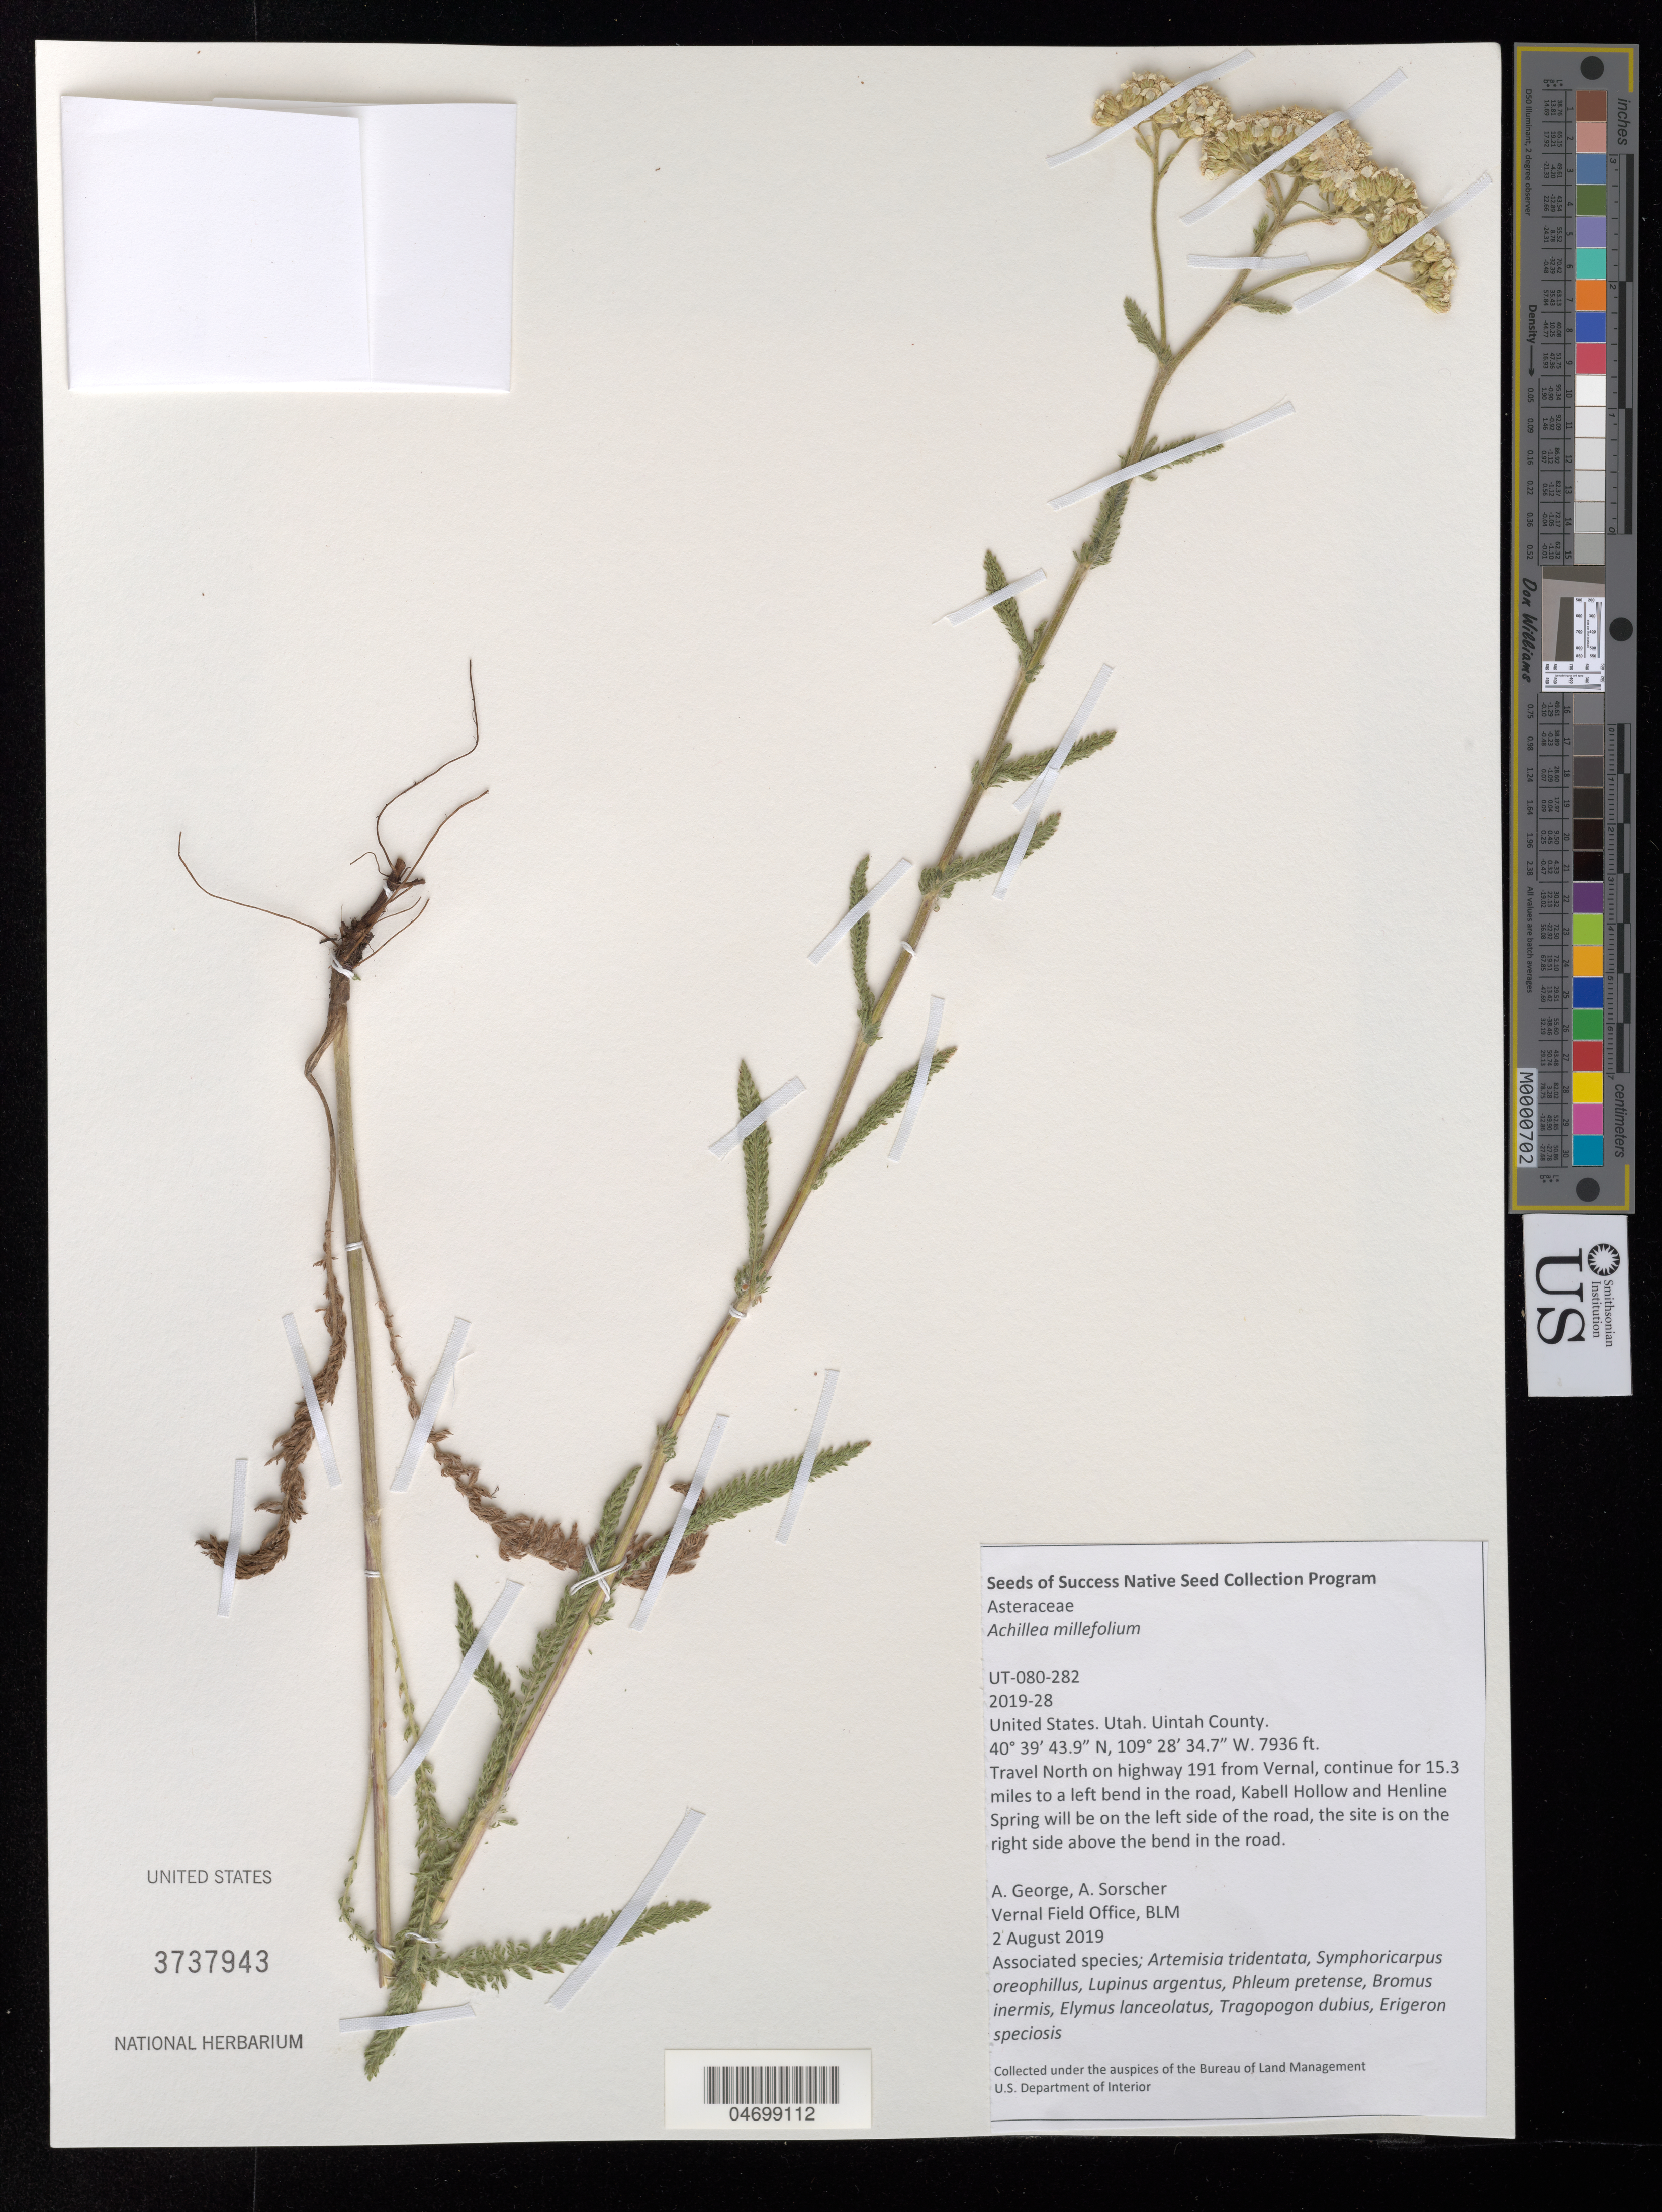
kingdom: Plantae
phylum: Tracheophyta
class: Magnoliopsida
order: Asterales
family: Asteraceae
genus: Achillea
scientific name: Achillea millefolium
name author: L.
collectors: A. George & A. Sorscher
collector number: UT080-282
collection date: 2019-08-02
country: United States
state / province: Utah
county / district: Uintah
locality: Kabell Hollow and Henline Spring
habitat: With Artemisia tridentata, Bromus inermis, Phleum pretense, etc.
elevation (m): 2419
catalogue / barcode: US 3737943